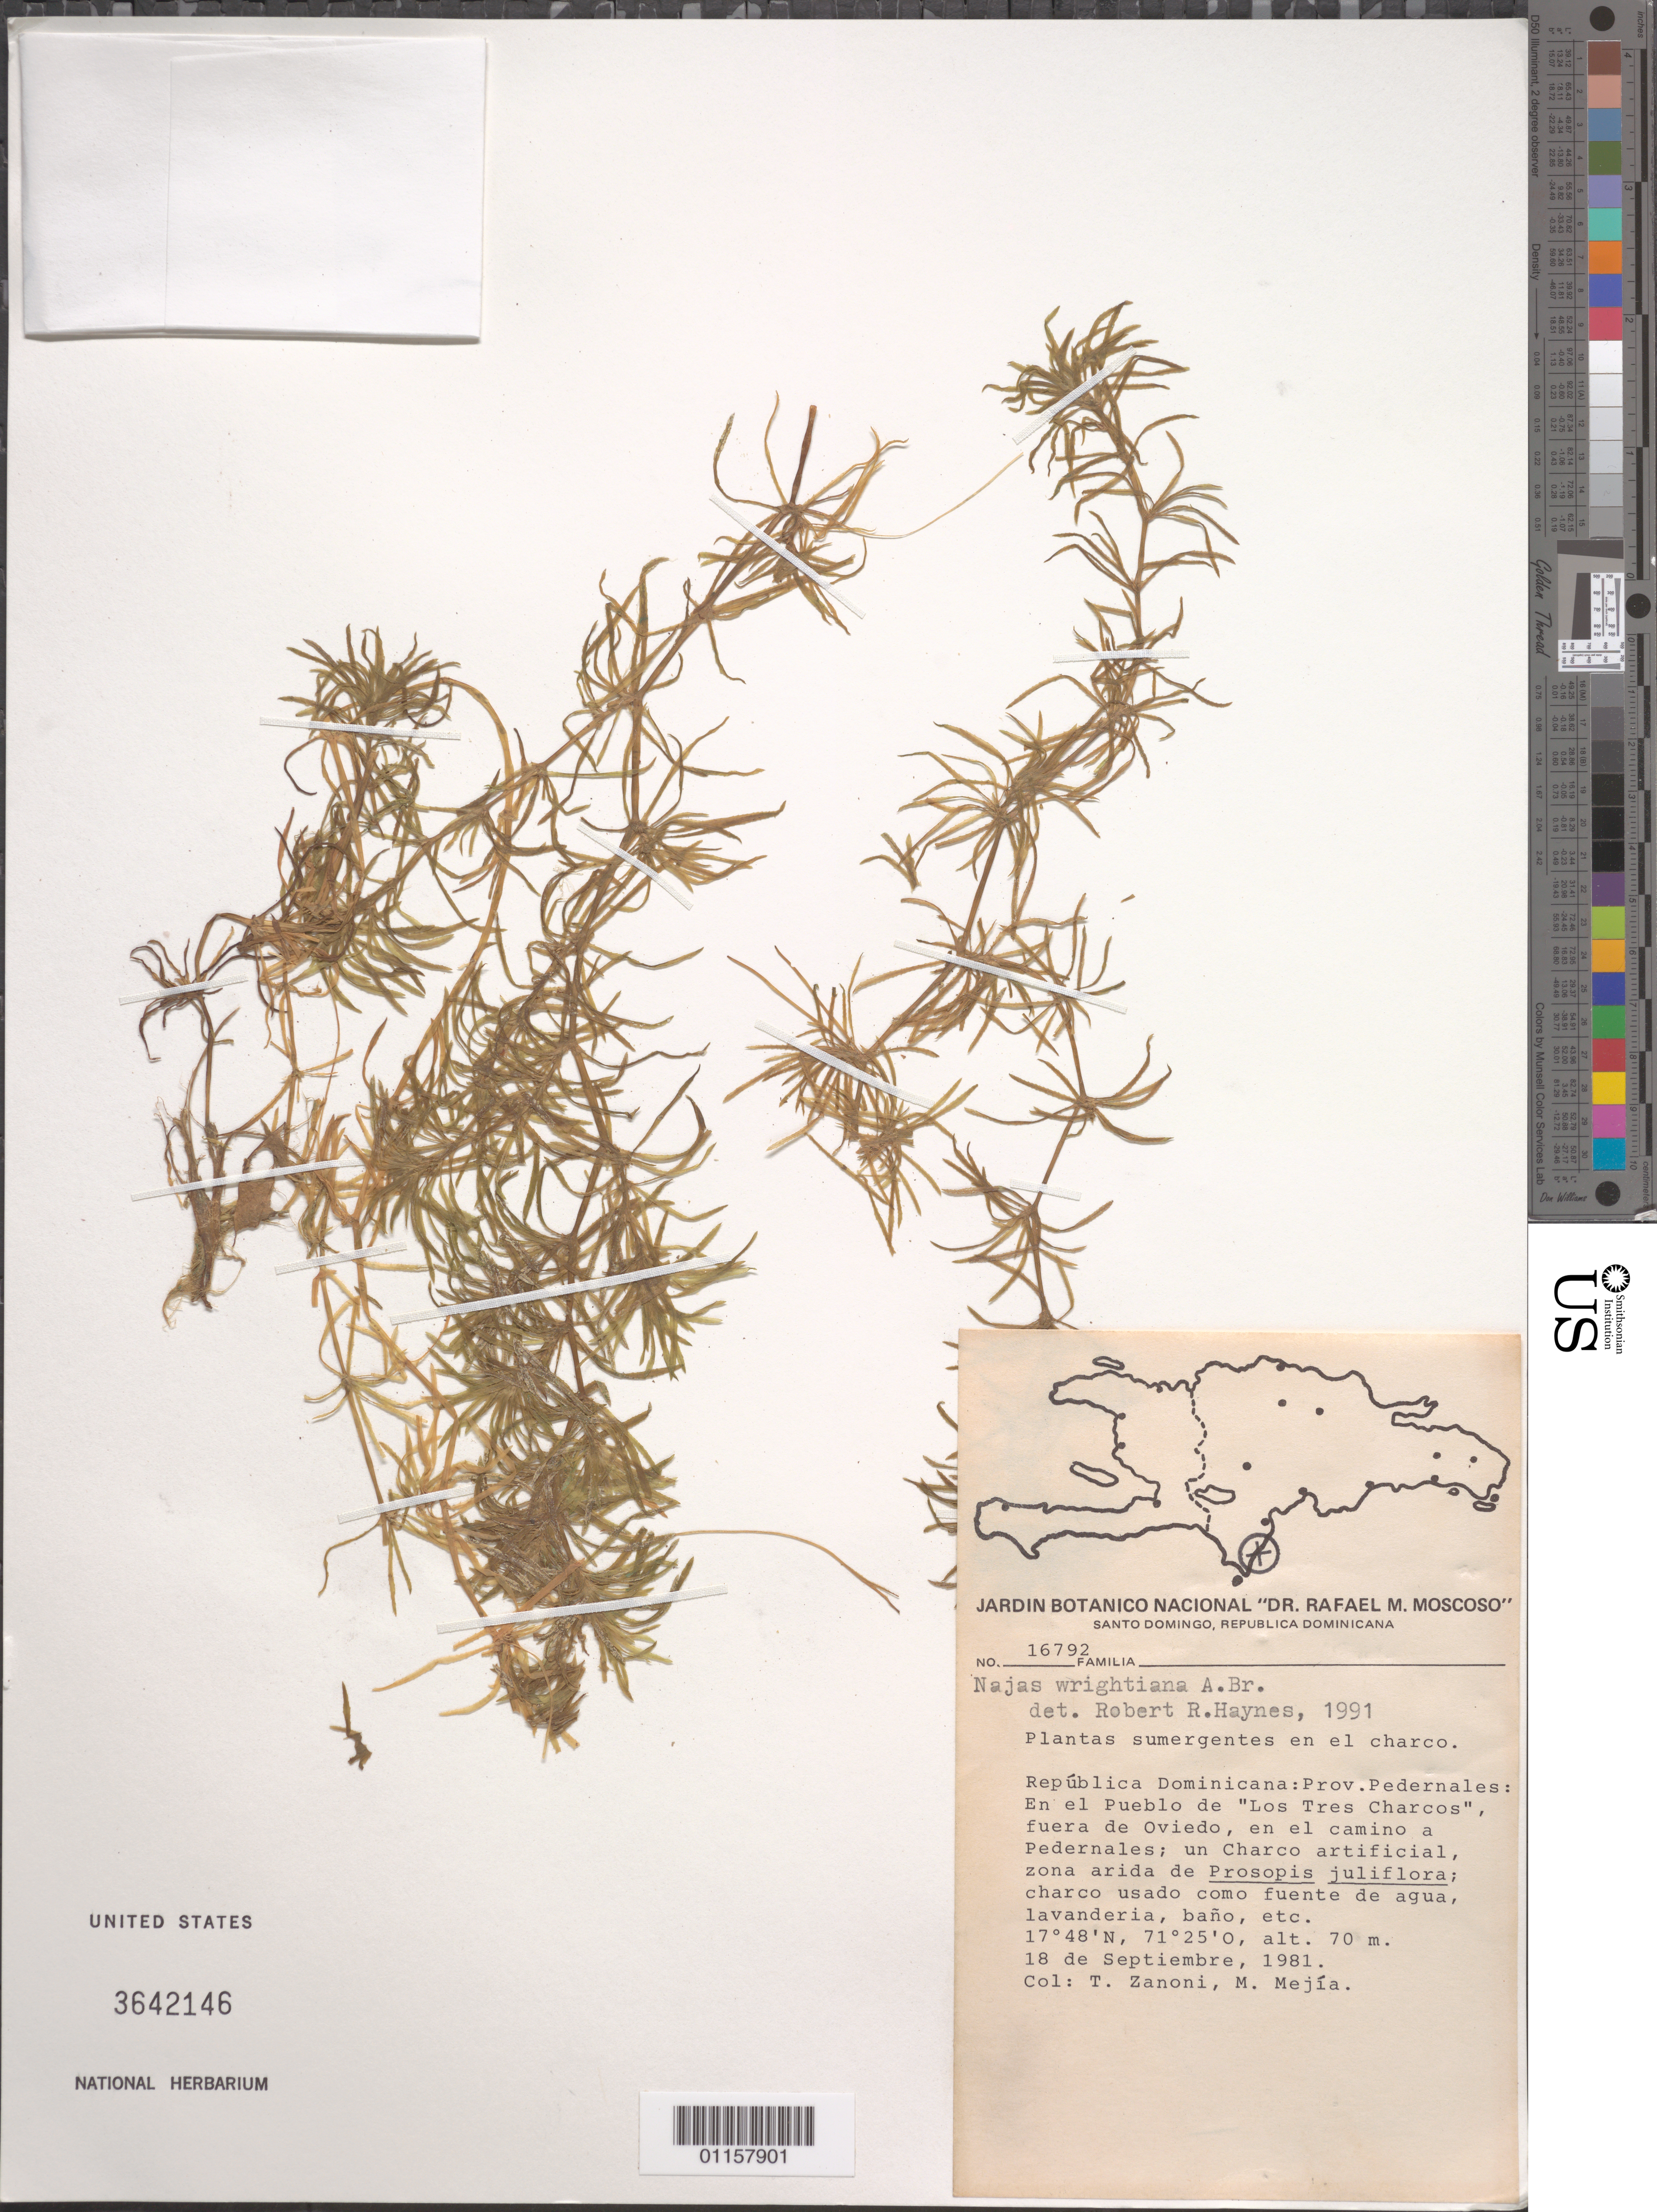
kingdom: Plantae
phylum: Tracheophyta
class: Liliopsida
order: Alismatales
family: Hydrocharitaceae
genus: Najas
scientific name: Najas wrightiana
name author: A. Braun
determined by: Haynes, R. R.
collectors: T. A. Zanoni & M. Mejia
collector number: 16792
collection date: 1981-09-18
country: Dominican Republic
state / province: Pedernales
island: Hispaniola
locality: Pueblo de "Los Tres Charcos", fuera de Oviedo, en el camino a Pedernales.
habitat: Un charco artificial, zona arida de Prosopis juliflora; charco usado como fuente de agua, lavanderia, baño, etc.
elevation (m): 70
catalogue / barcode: US 3642146